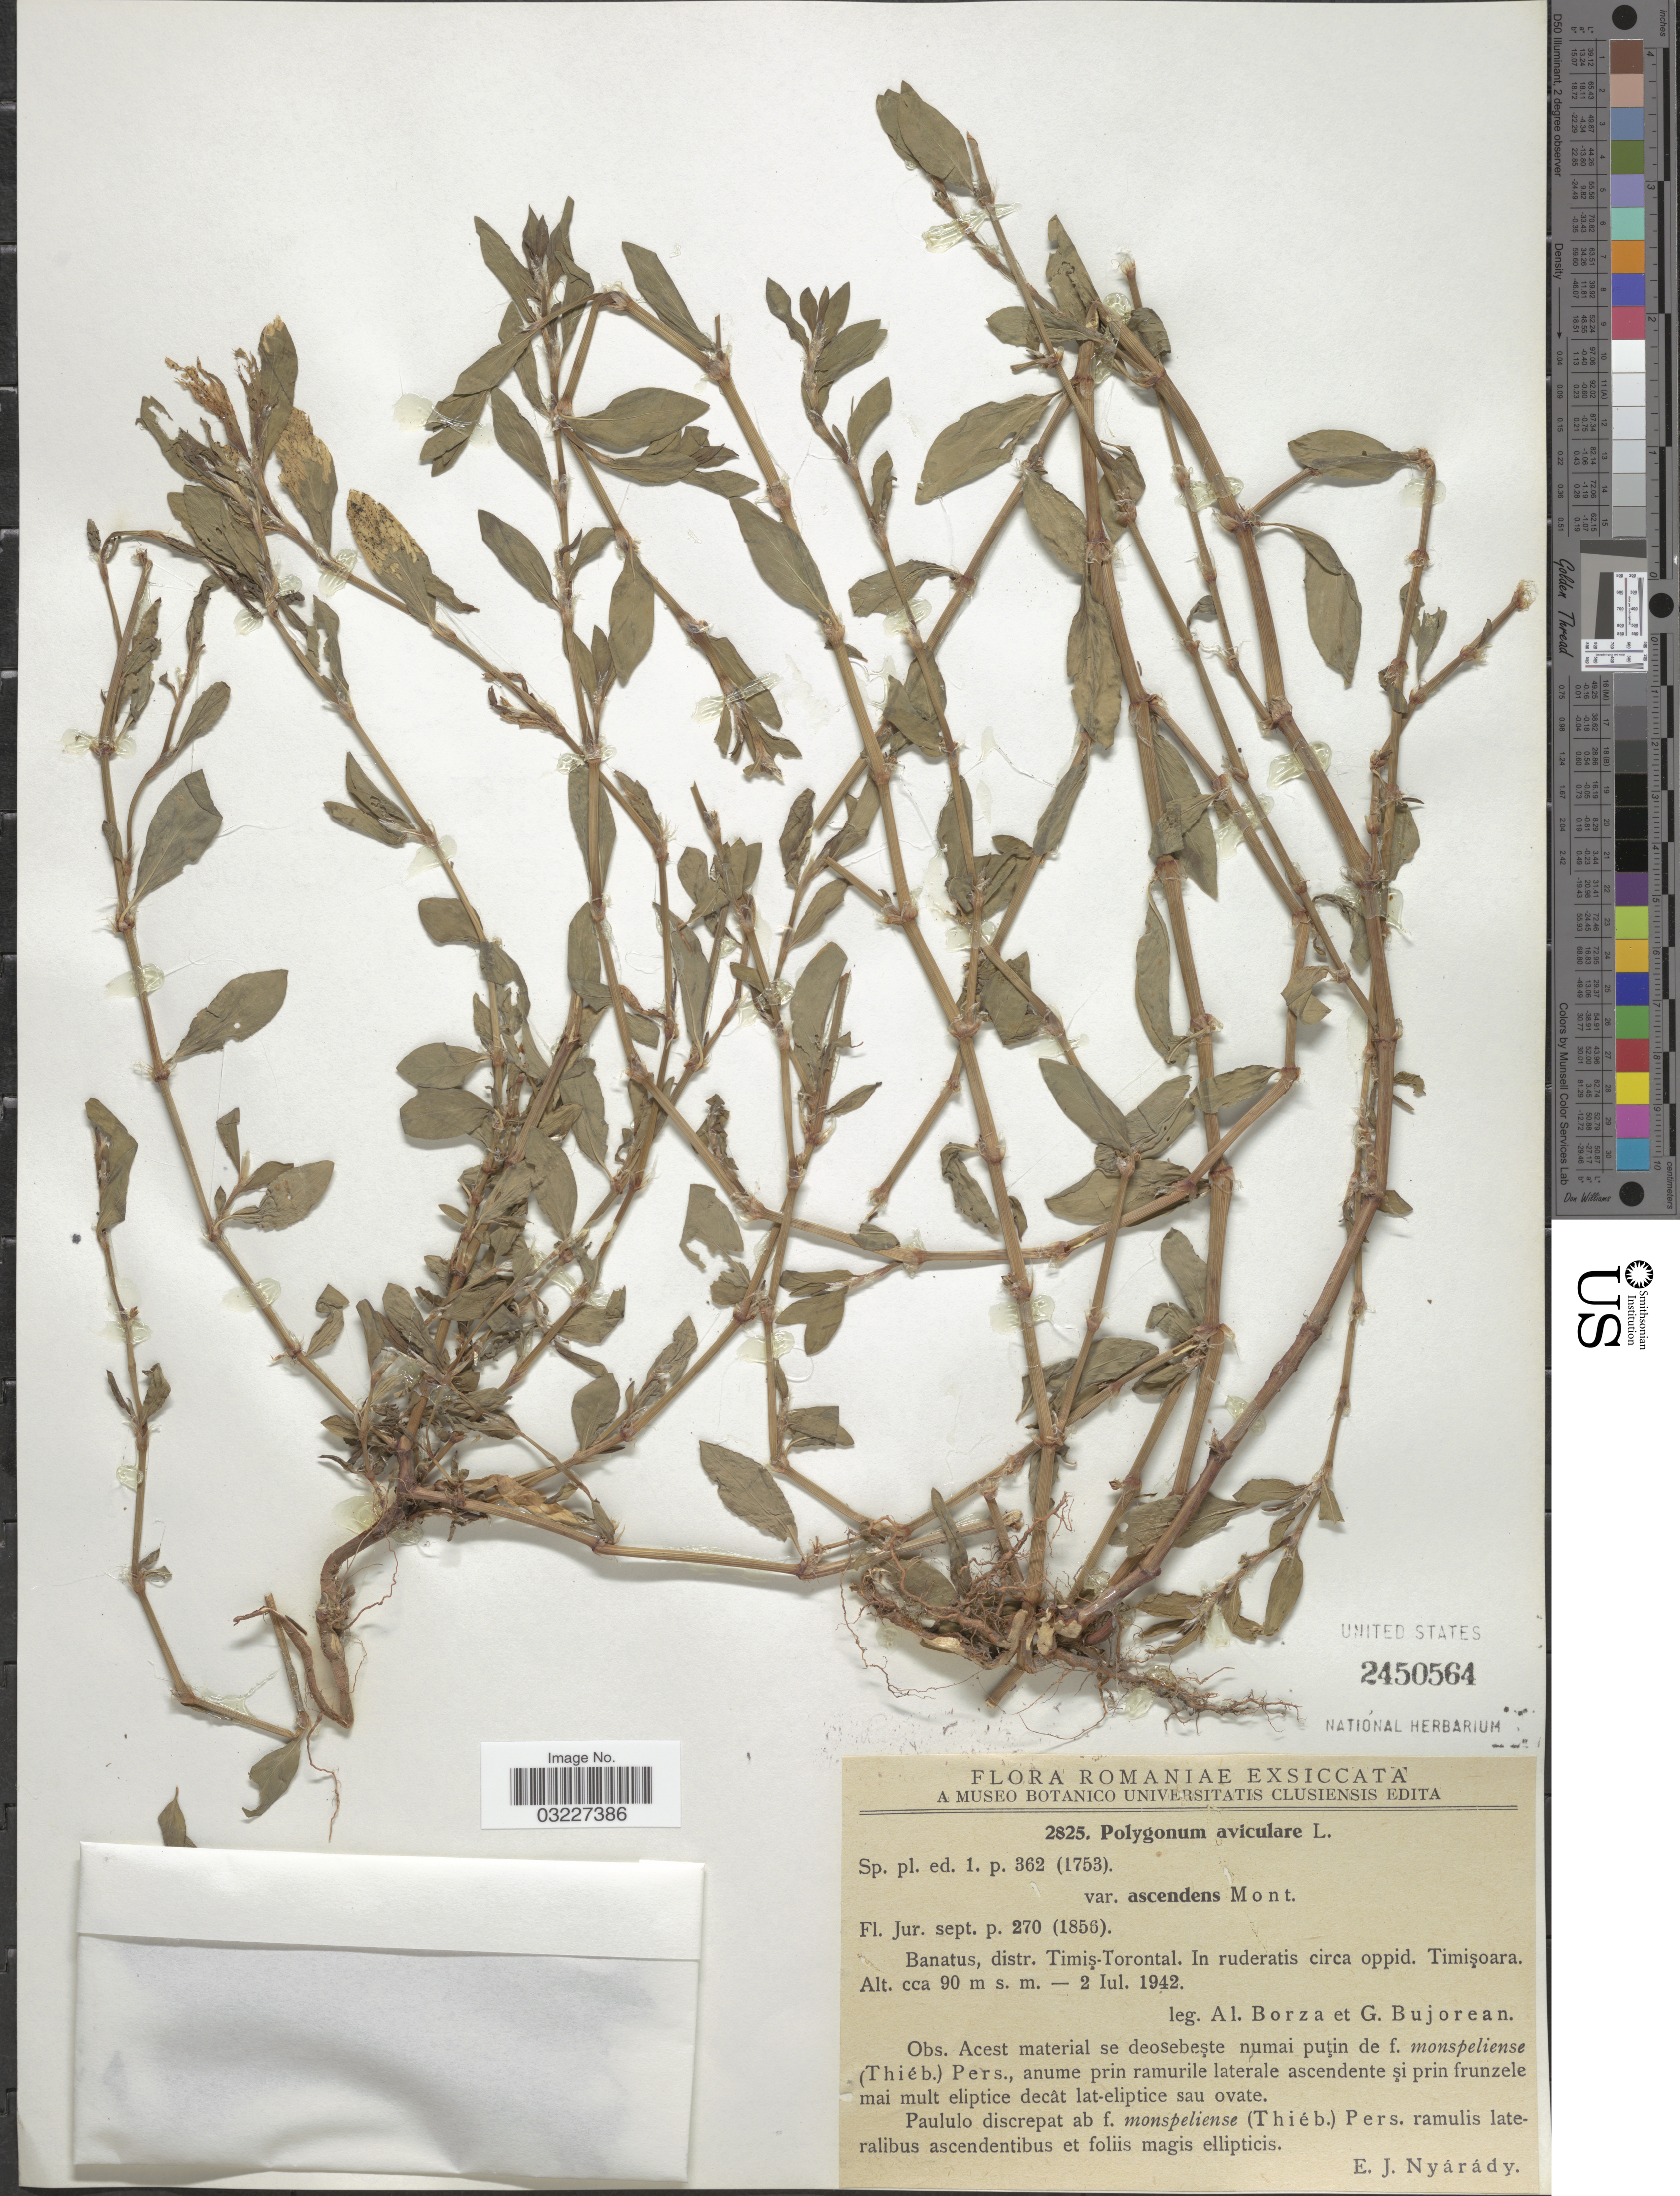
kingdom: Plantae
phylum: Tracheophyta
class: Magnoliopsida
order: Caryophyllales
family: Polygonaceae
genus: Polygonum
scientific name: Polygonum aviculare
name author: L.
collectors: A. Borza & G. Bujorean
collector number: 2825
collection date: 1942-07-02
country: Romania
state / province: Timis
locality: Banatus, distr. Timiş-Torontal. In ruderatis circa oppid. Timişoara.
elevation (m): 90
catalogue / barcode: US 2450564